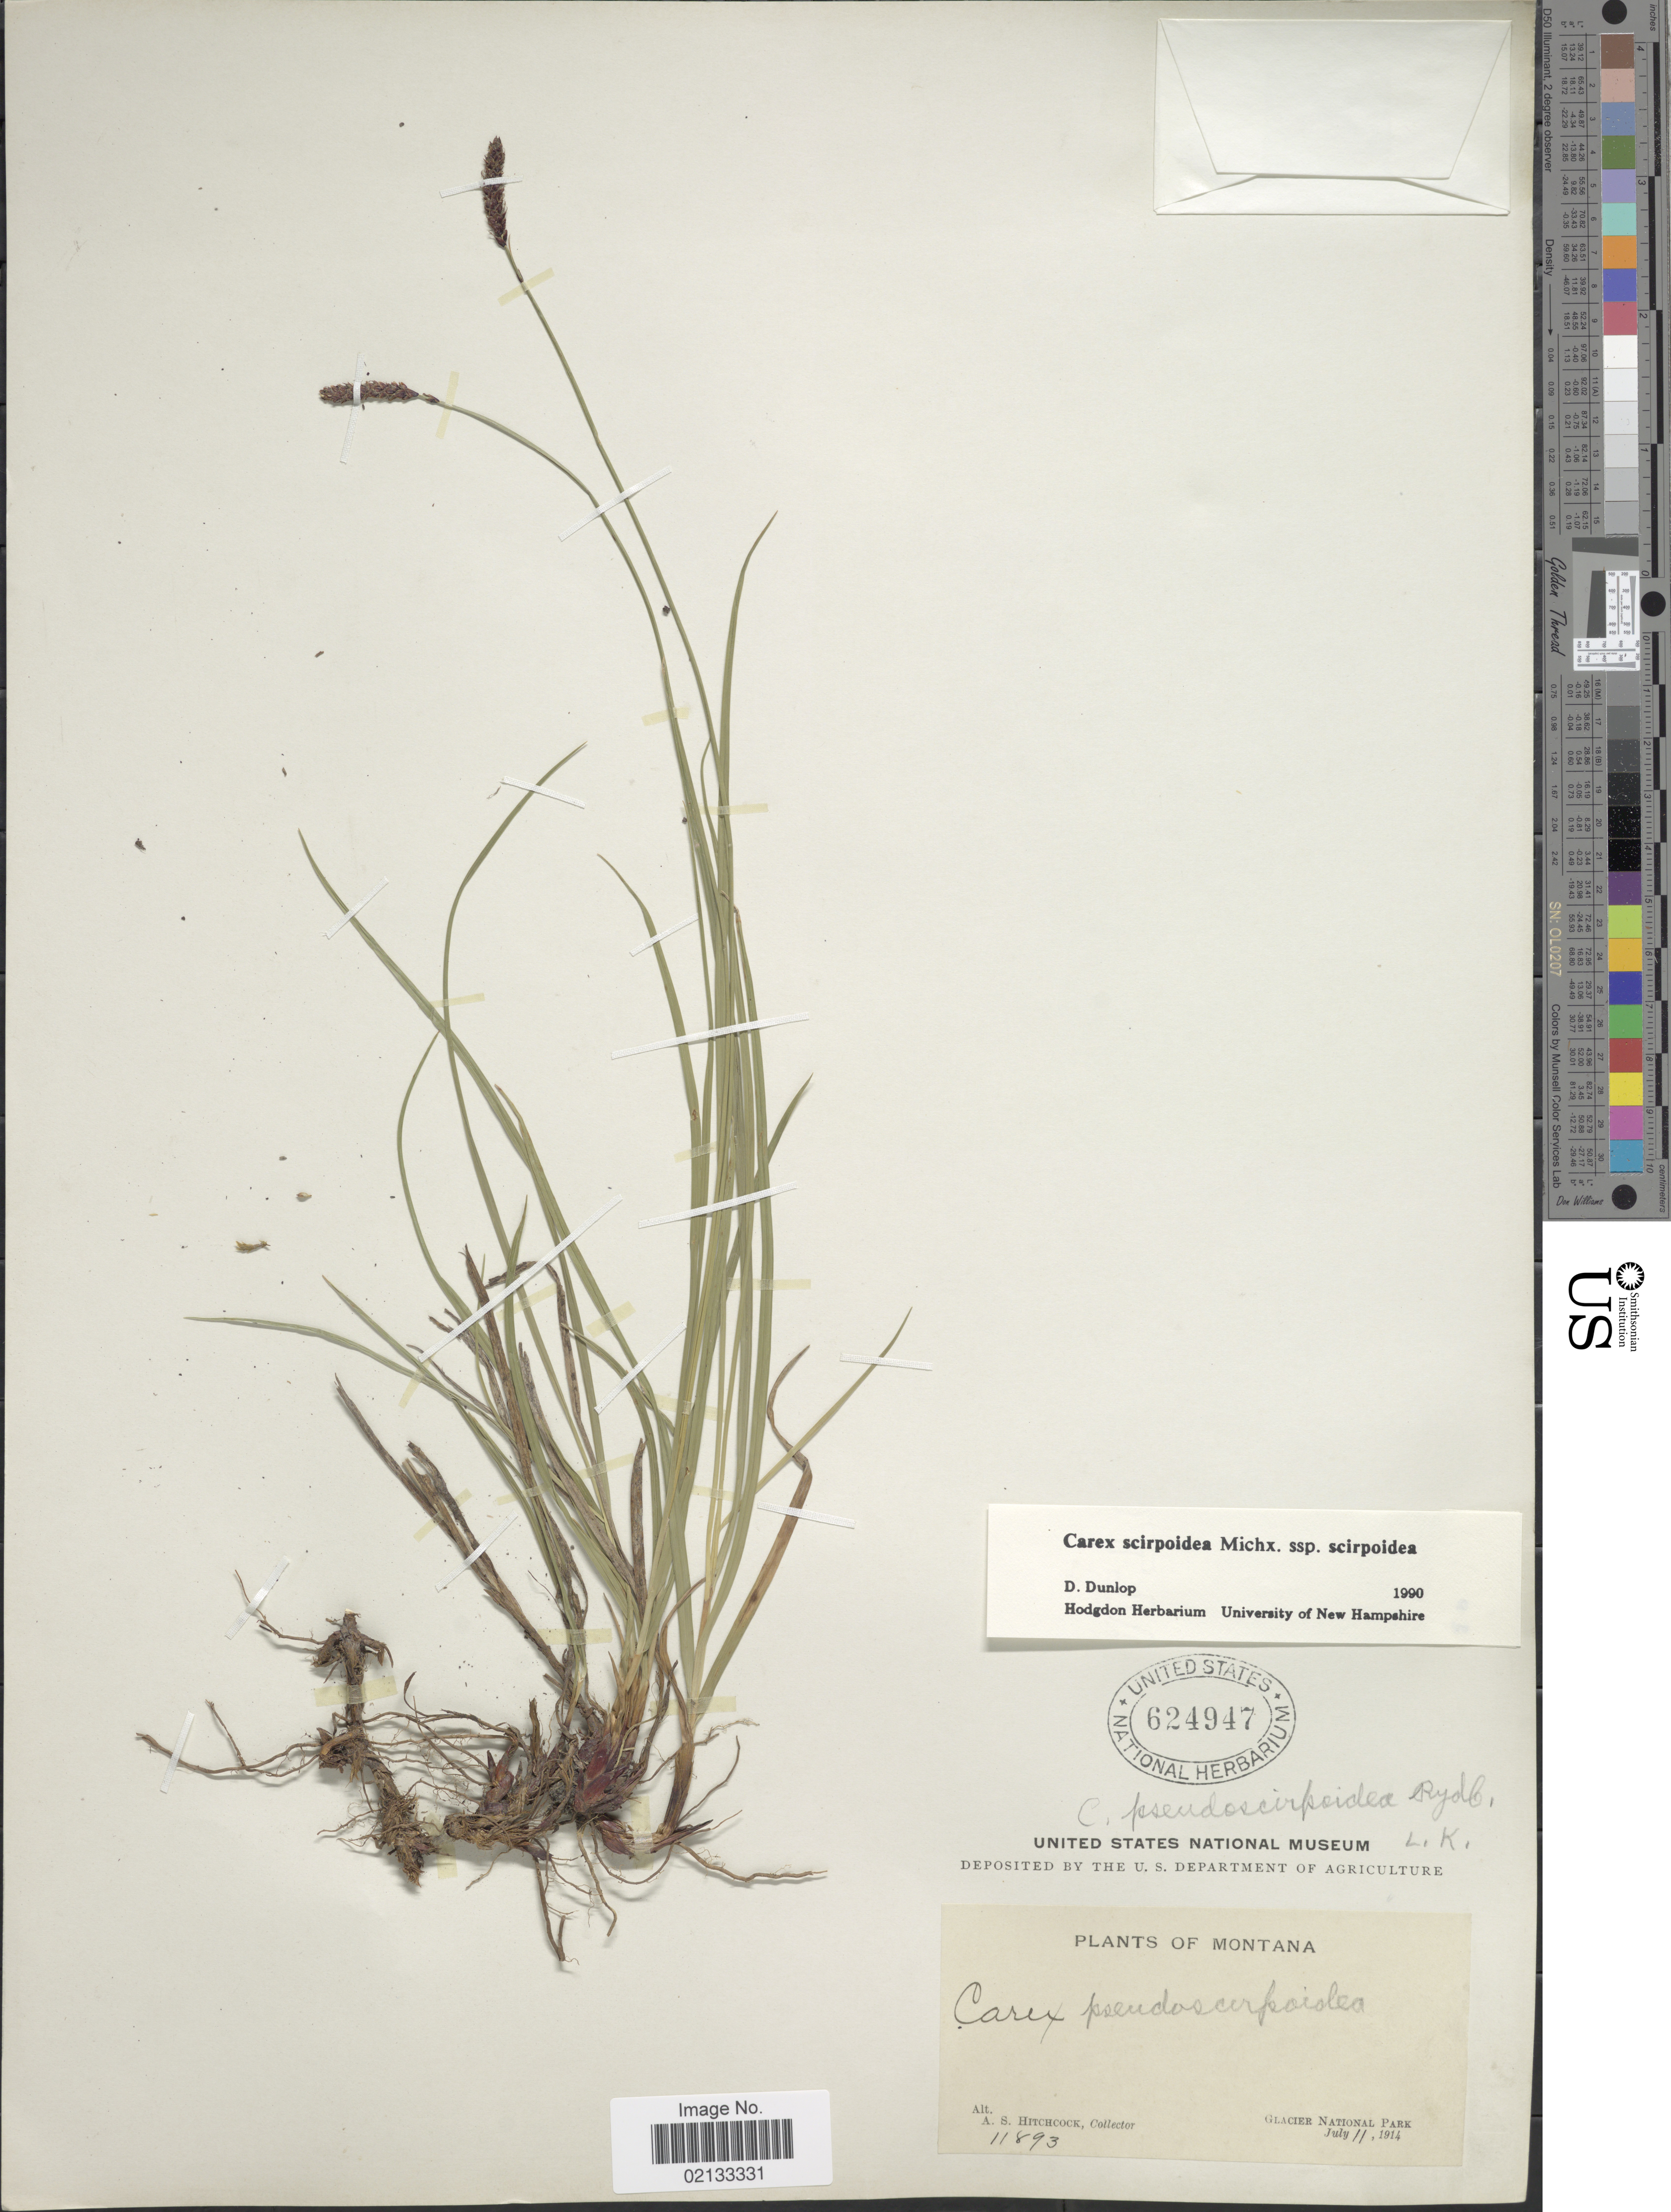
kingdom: Plantae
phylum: Tracheophyta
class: Liliopsida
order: Poales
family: Cyperaceae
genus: Carex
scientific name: Carex scirpoidea subsp. scirpoidea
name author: Michx.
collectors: A. S. Hitchcock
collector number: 11893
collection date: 1914-07-11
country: United States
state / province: Montana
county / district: Flathead / Glacier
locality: Glacier National Park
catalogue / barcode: US 624947